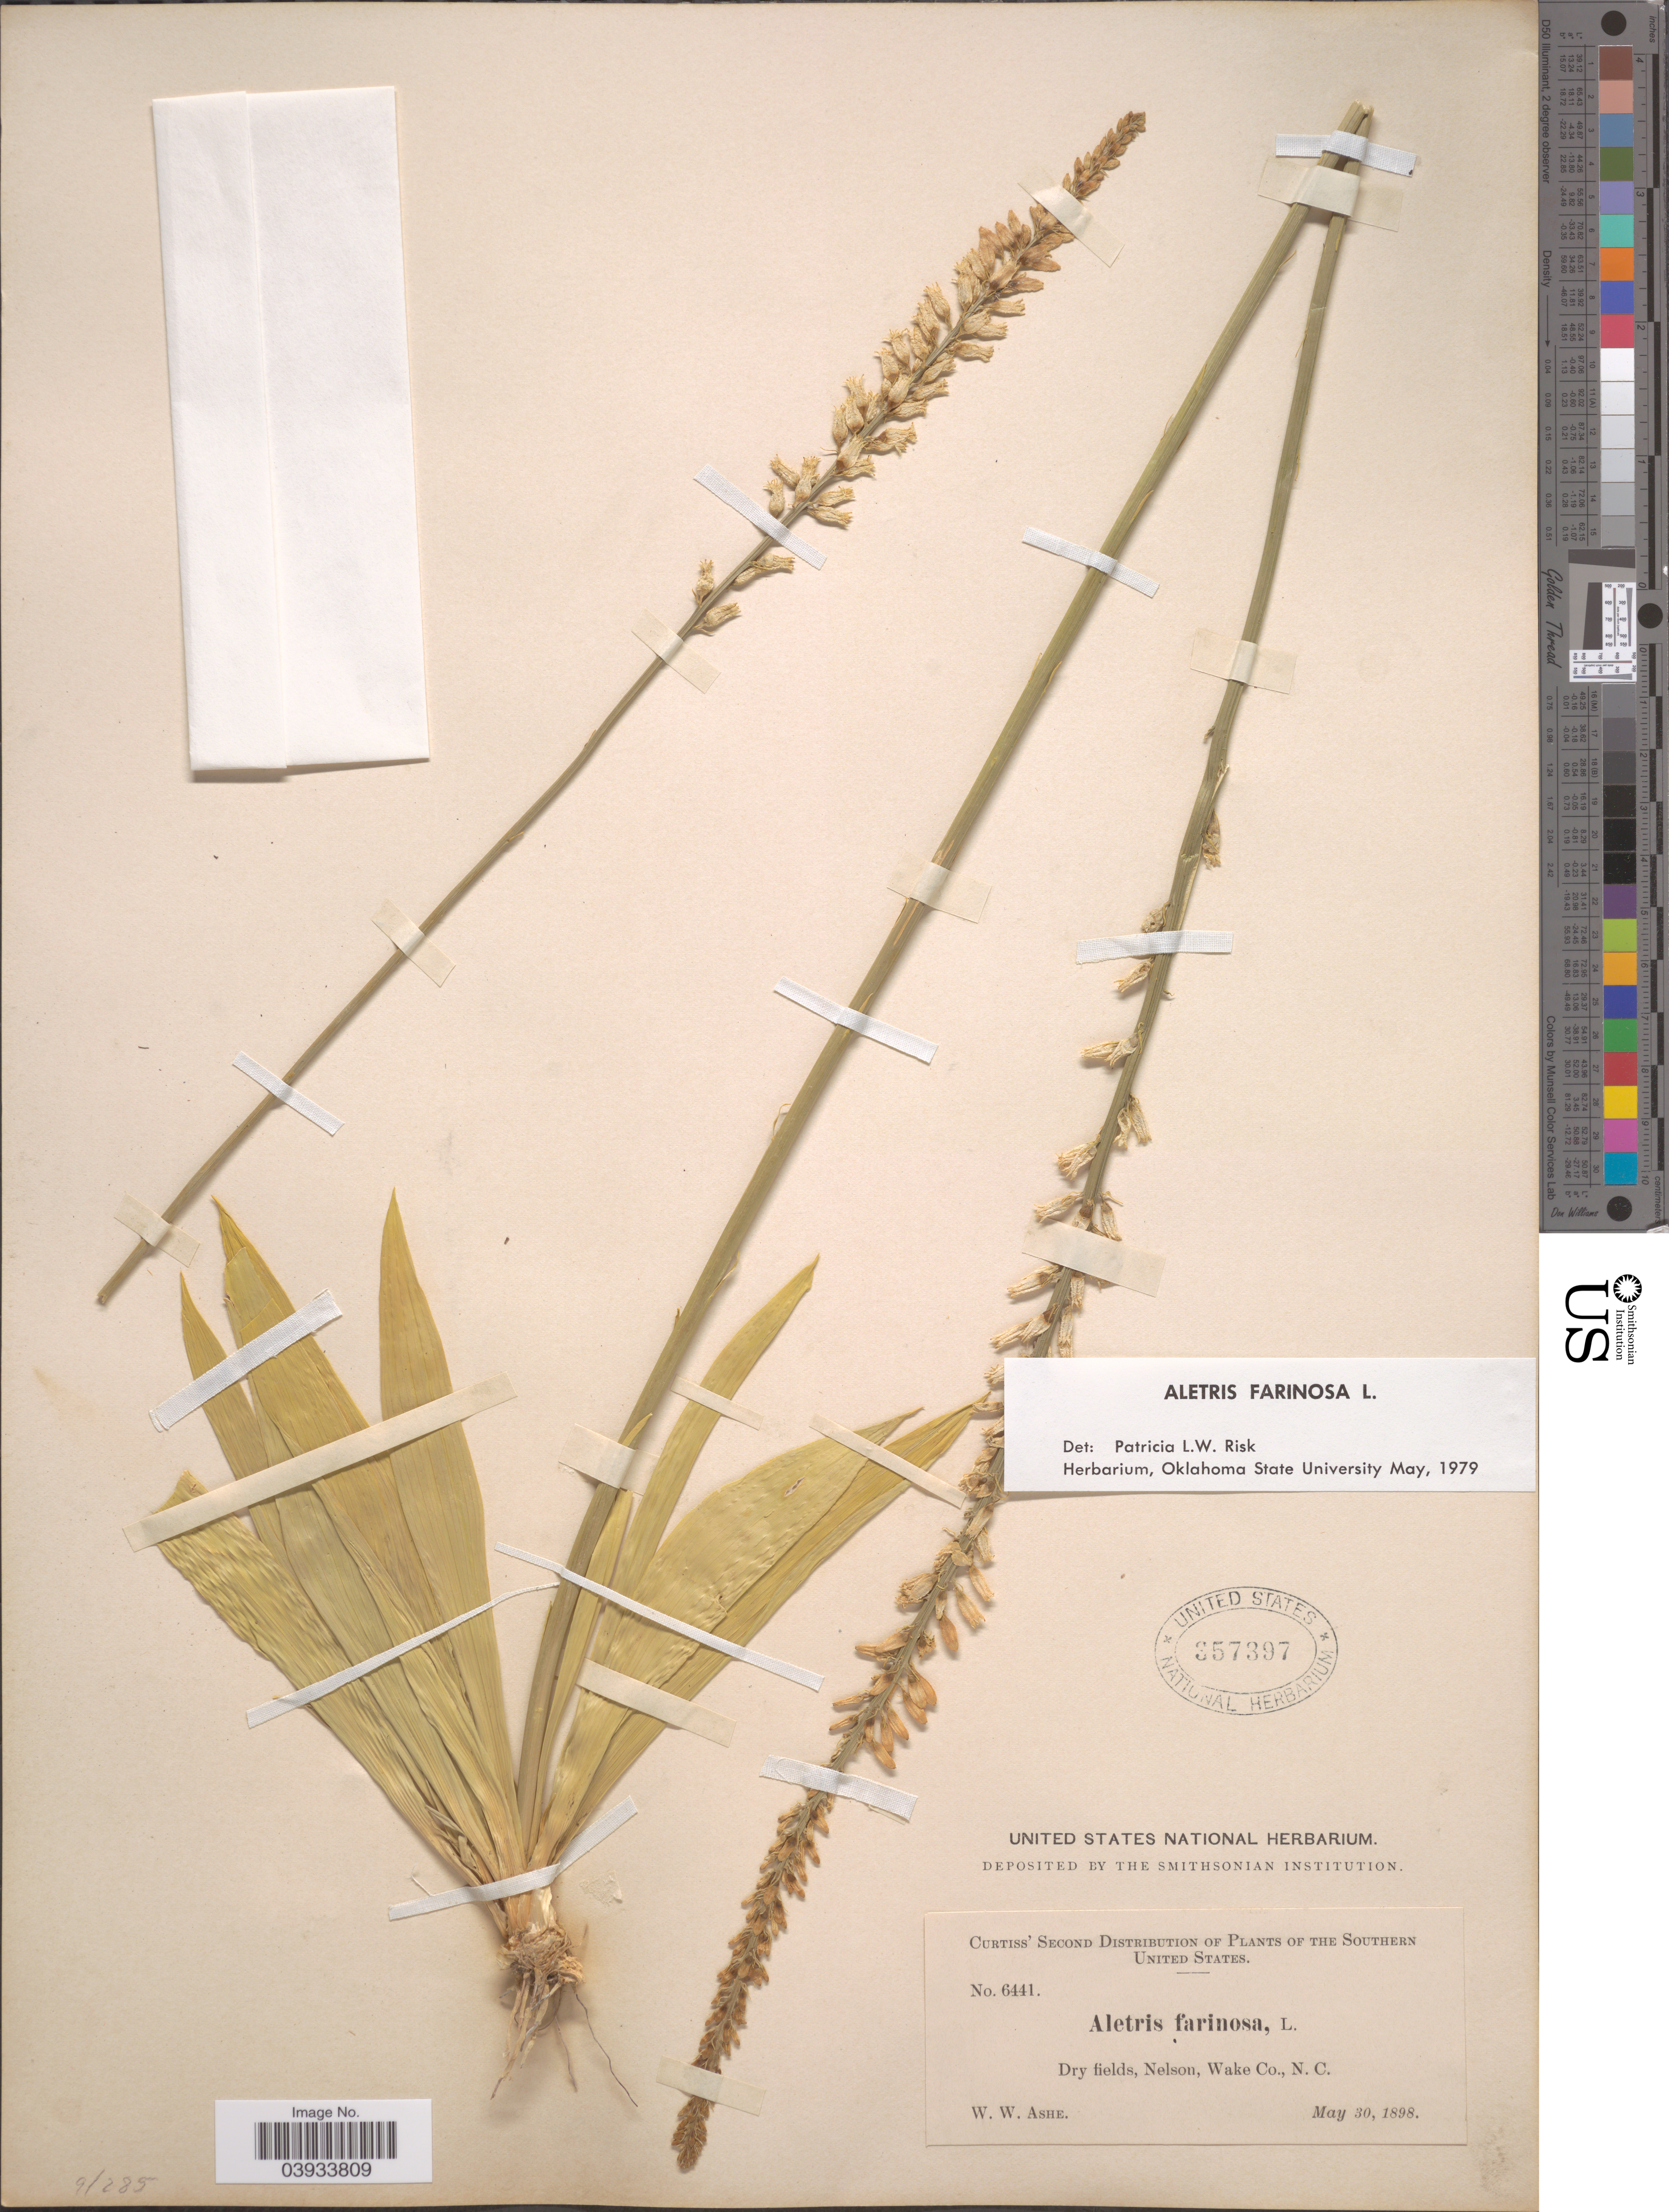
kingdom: Plantae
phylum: Tracheophyta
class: Liliopsida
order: Dioscoreales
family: Nartheciaceae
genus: Aletris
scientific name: Aletris farinosa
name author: L.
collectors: W. W. Ashe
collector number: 6441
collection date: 1898-05-30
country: United States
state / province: North Carolina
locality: The Southern United States. Nelson, Wake Co.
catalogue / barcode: US 357397